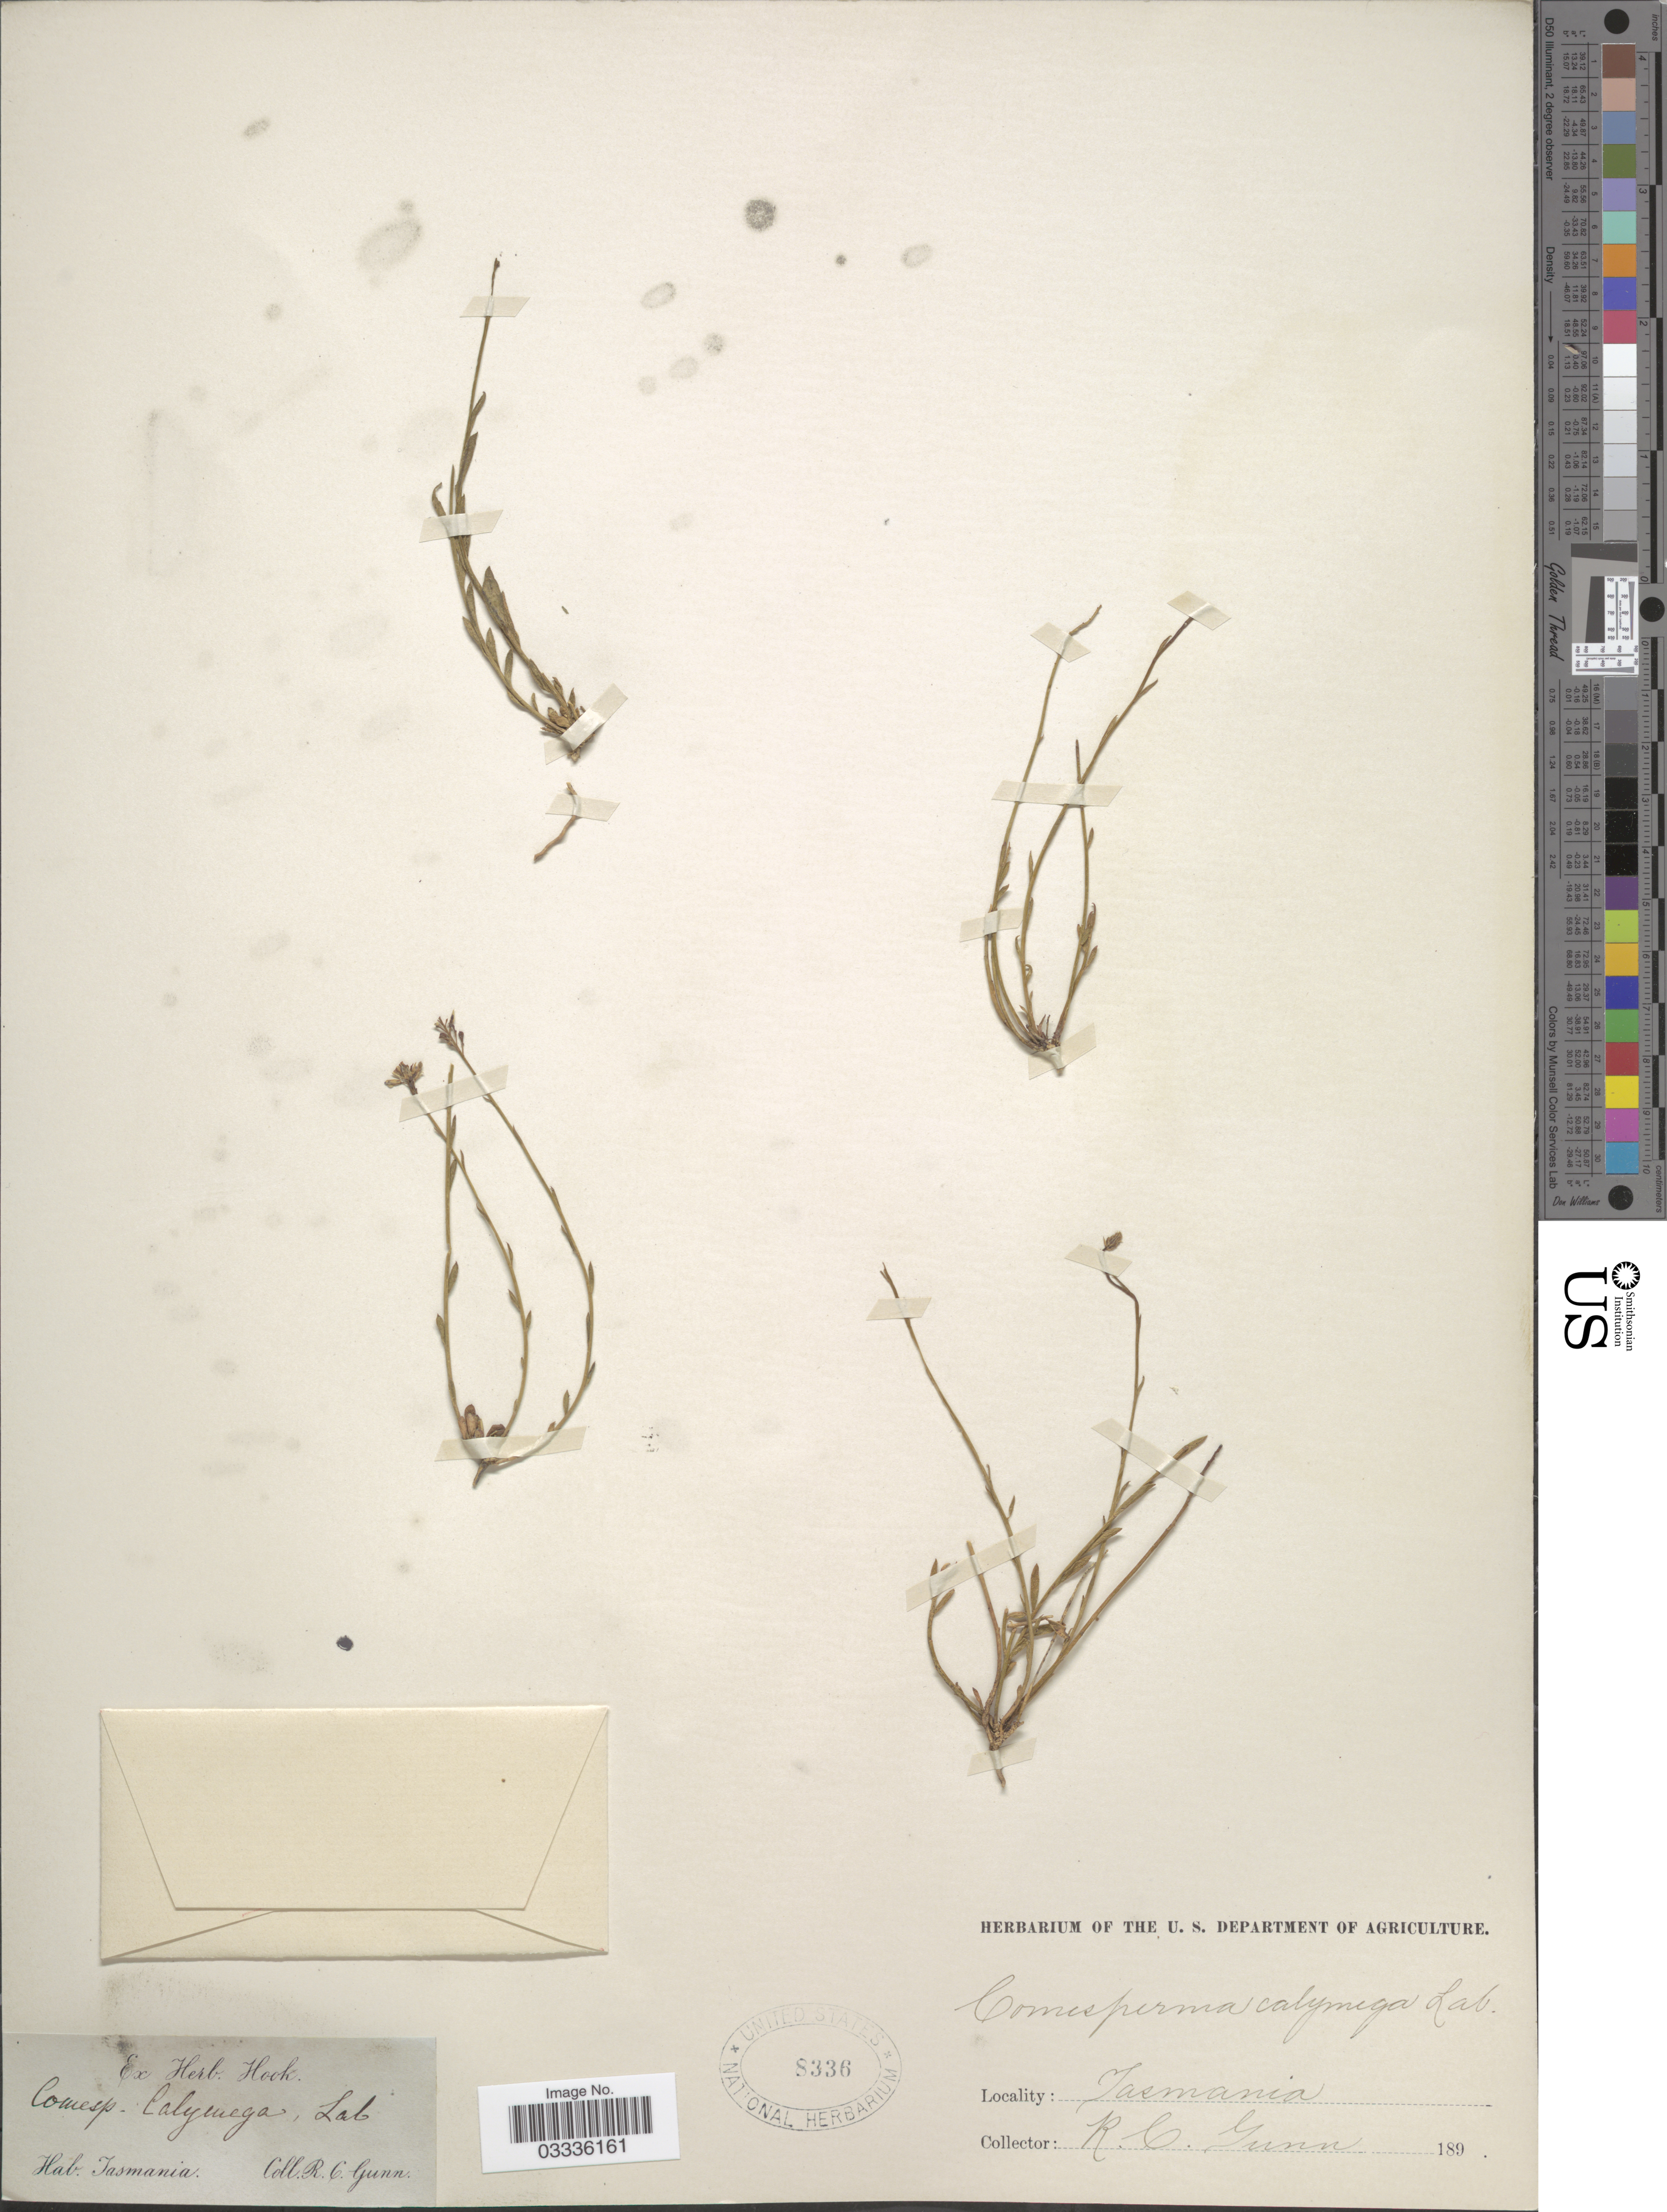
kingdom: Plantae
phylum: Tracheophyta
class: Magnoliopsida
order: Fabales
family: Polygalaceae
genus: Comesperma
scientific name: Comesperma calymega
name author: Labill.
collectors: R. Gunn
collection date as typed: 189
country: Australia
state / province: Tasmania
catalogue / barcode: US 8336